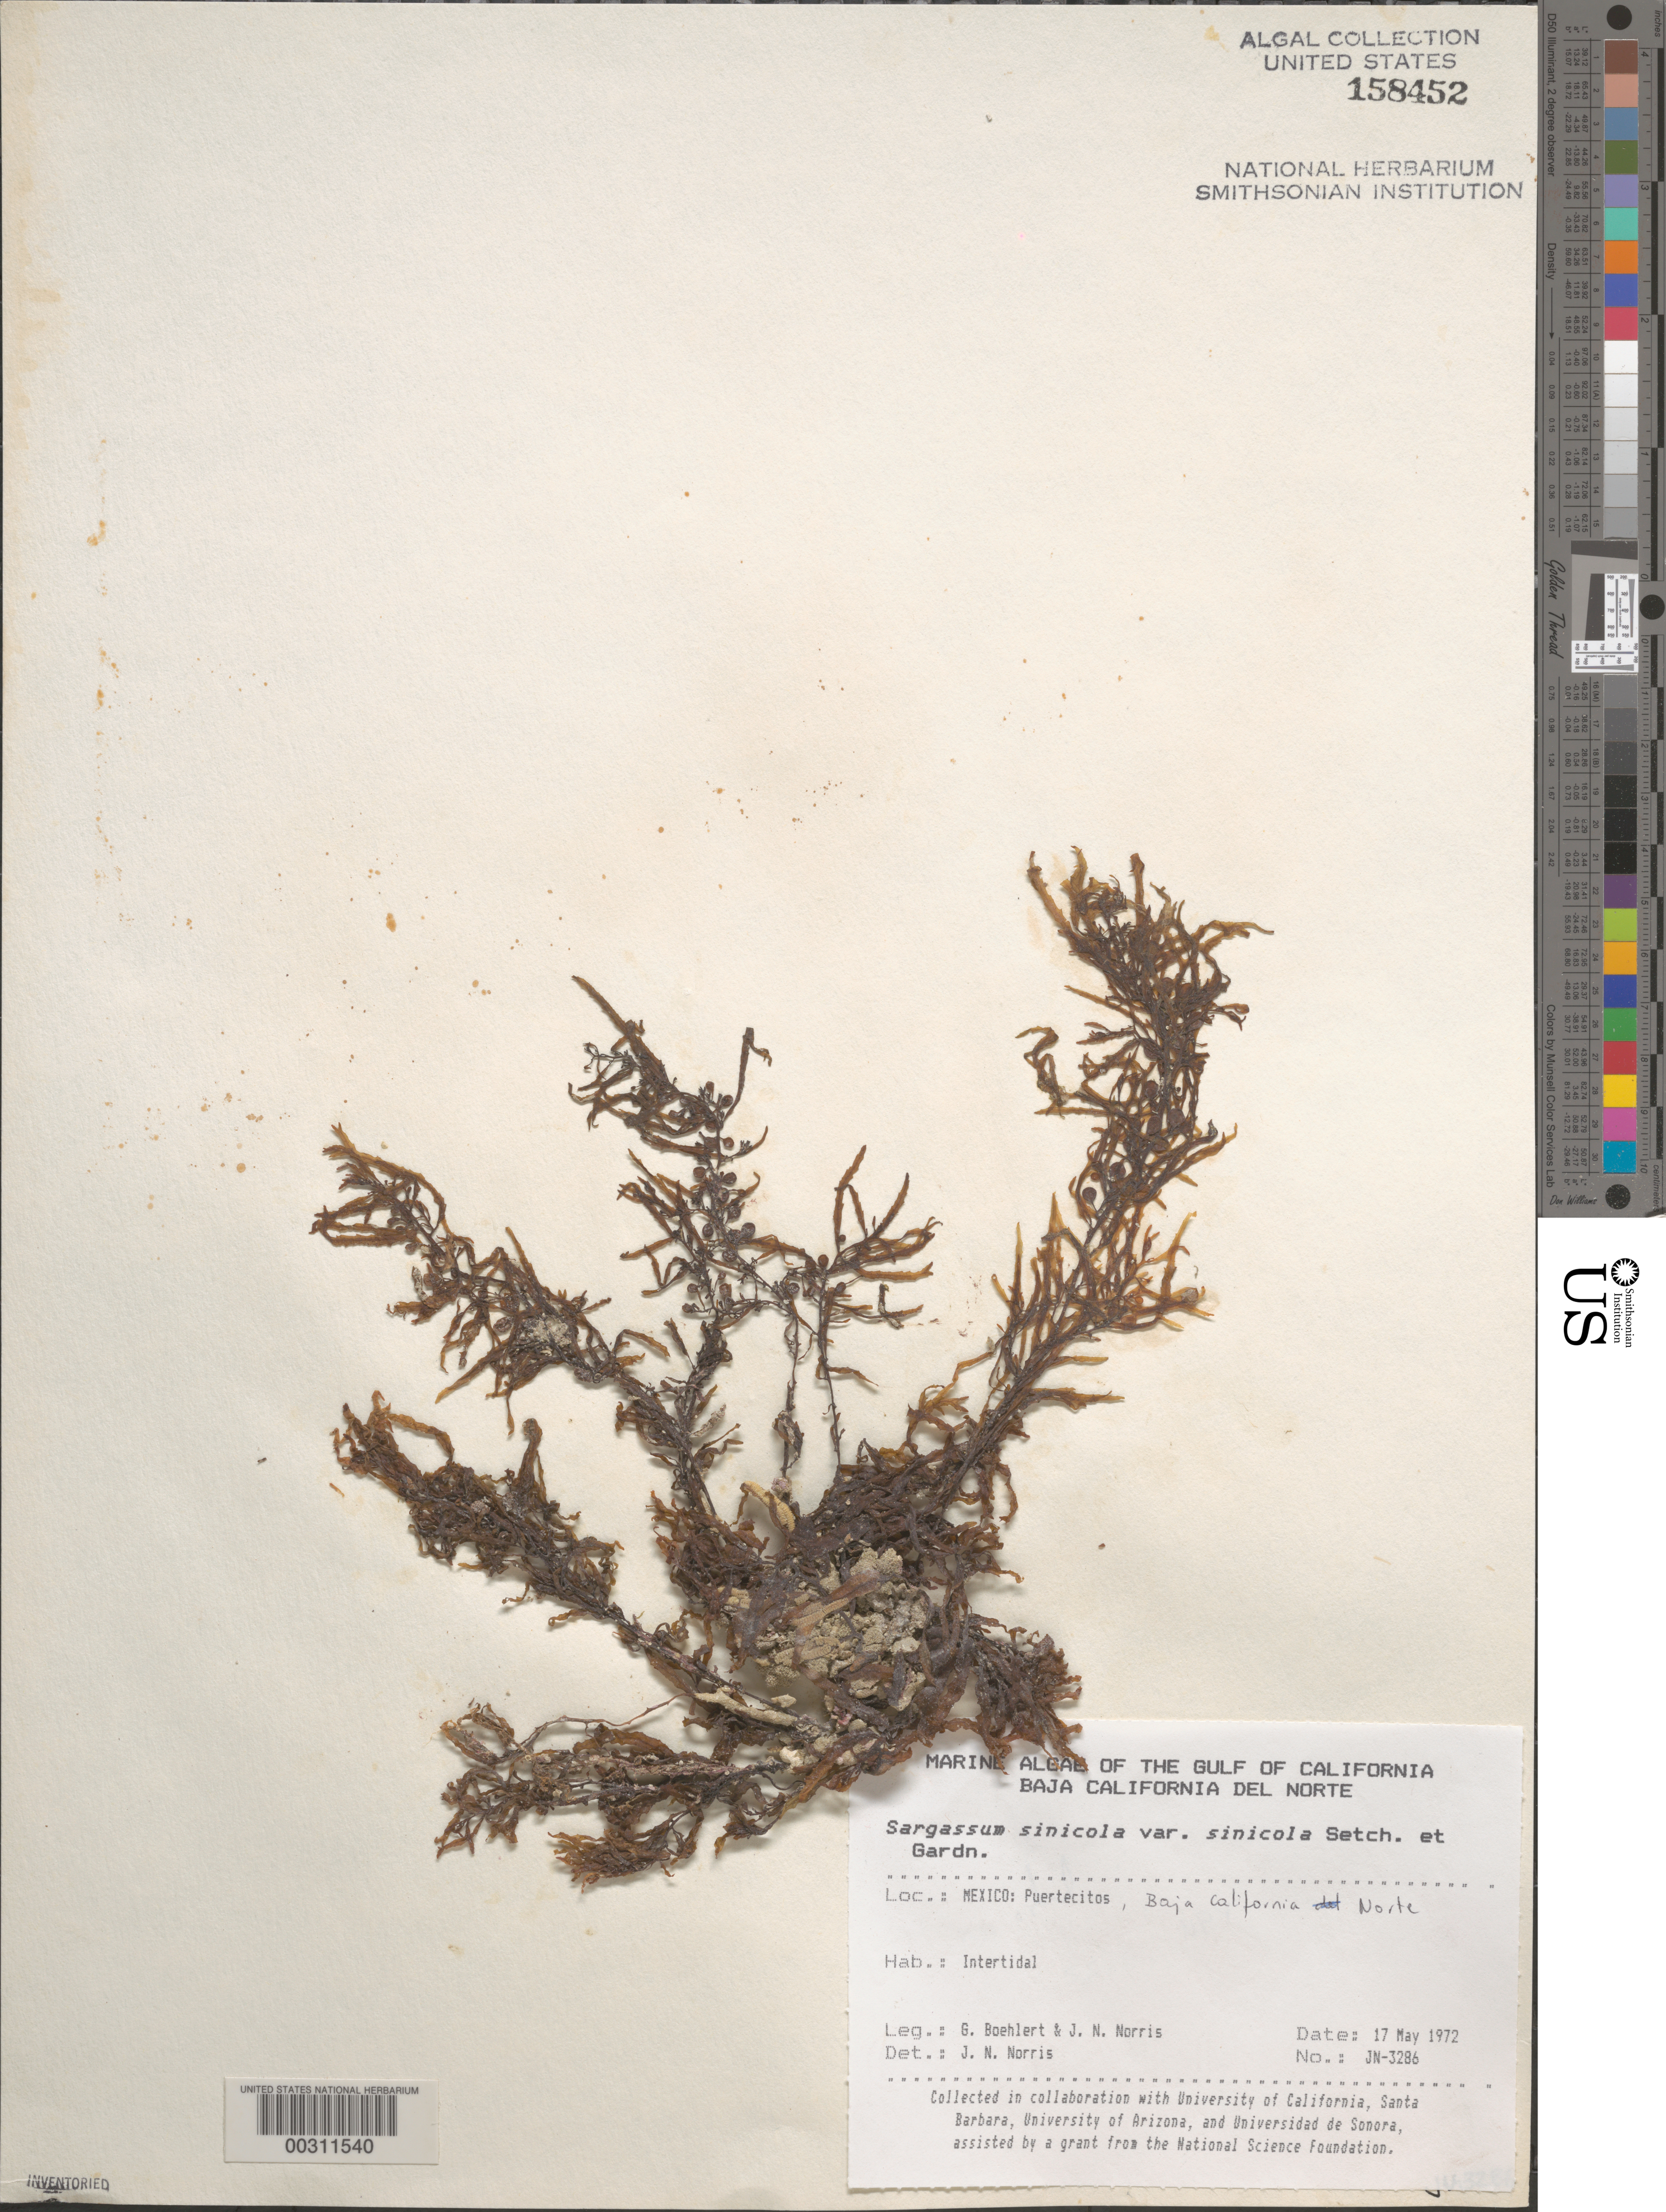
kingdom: Chromista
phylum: Ochrophyta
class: Phaeophyceae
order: Fucales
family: Sargassaceae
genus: Sargassum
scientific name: Sargassum sinicola var. sinicola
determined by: Norris, James N.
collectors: J. N. Norris & G. Boehlert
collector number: JN-3286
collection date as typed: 17 May 1972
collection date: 1972-05-17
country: Mexico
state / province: Baja California Norte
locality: Puertecitos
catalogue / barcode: US 158452